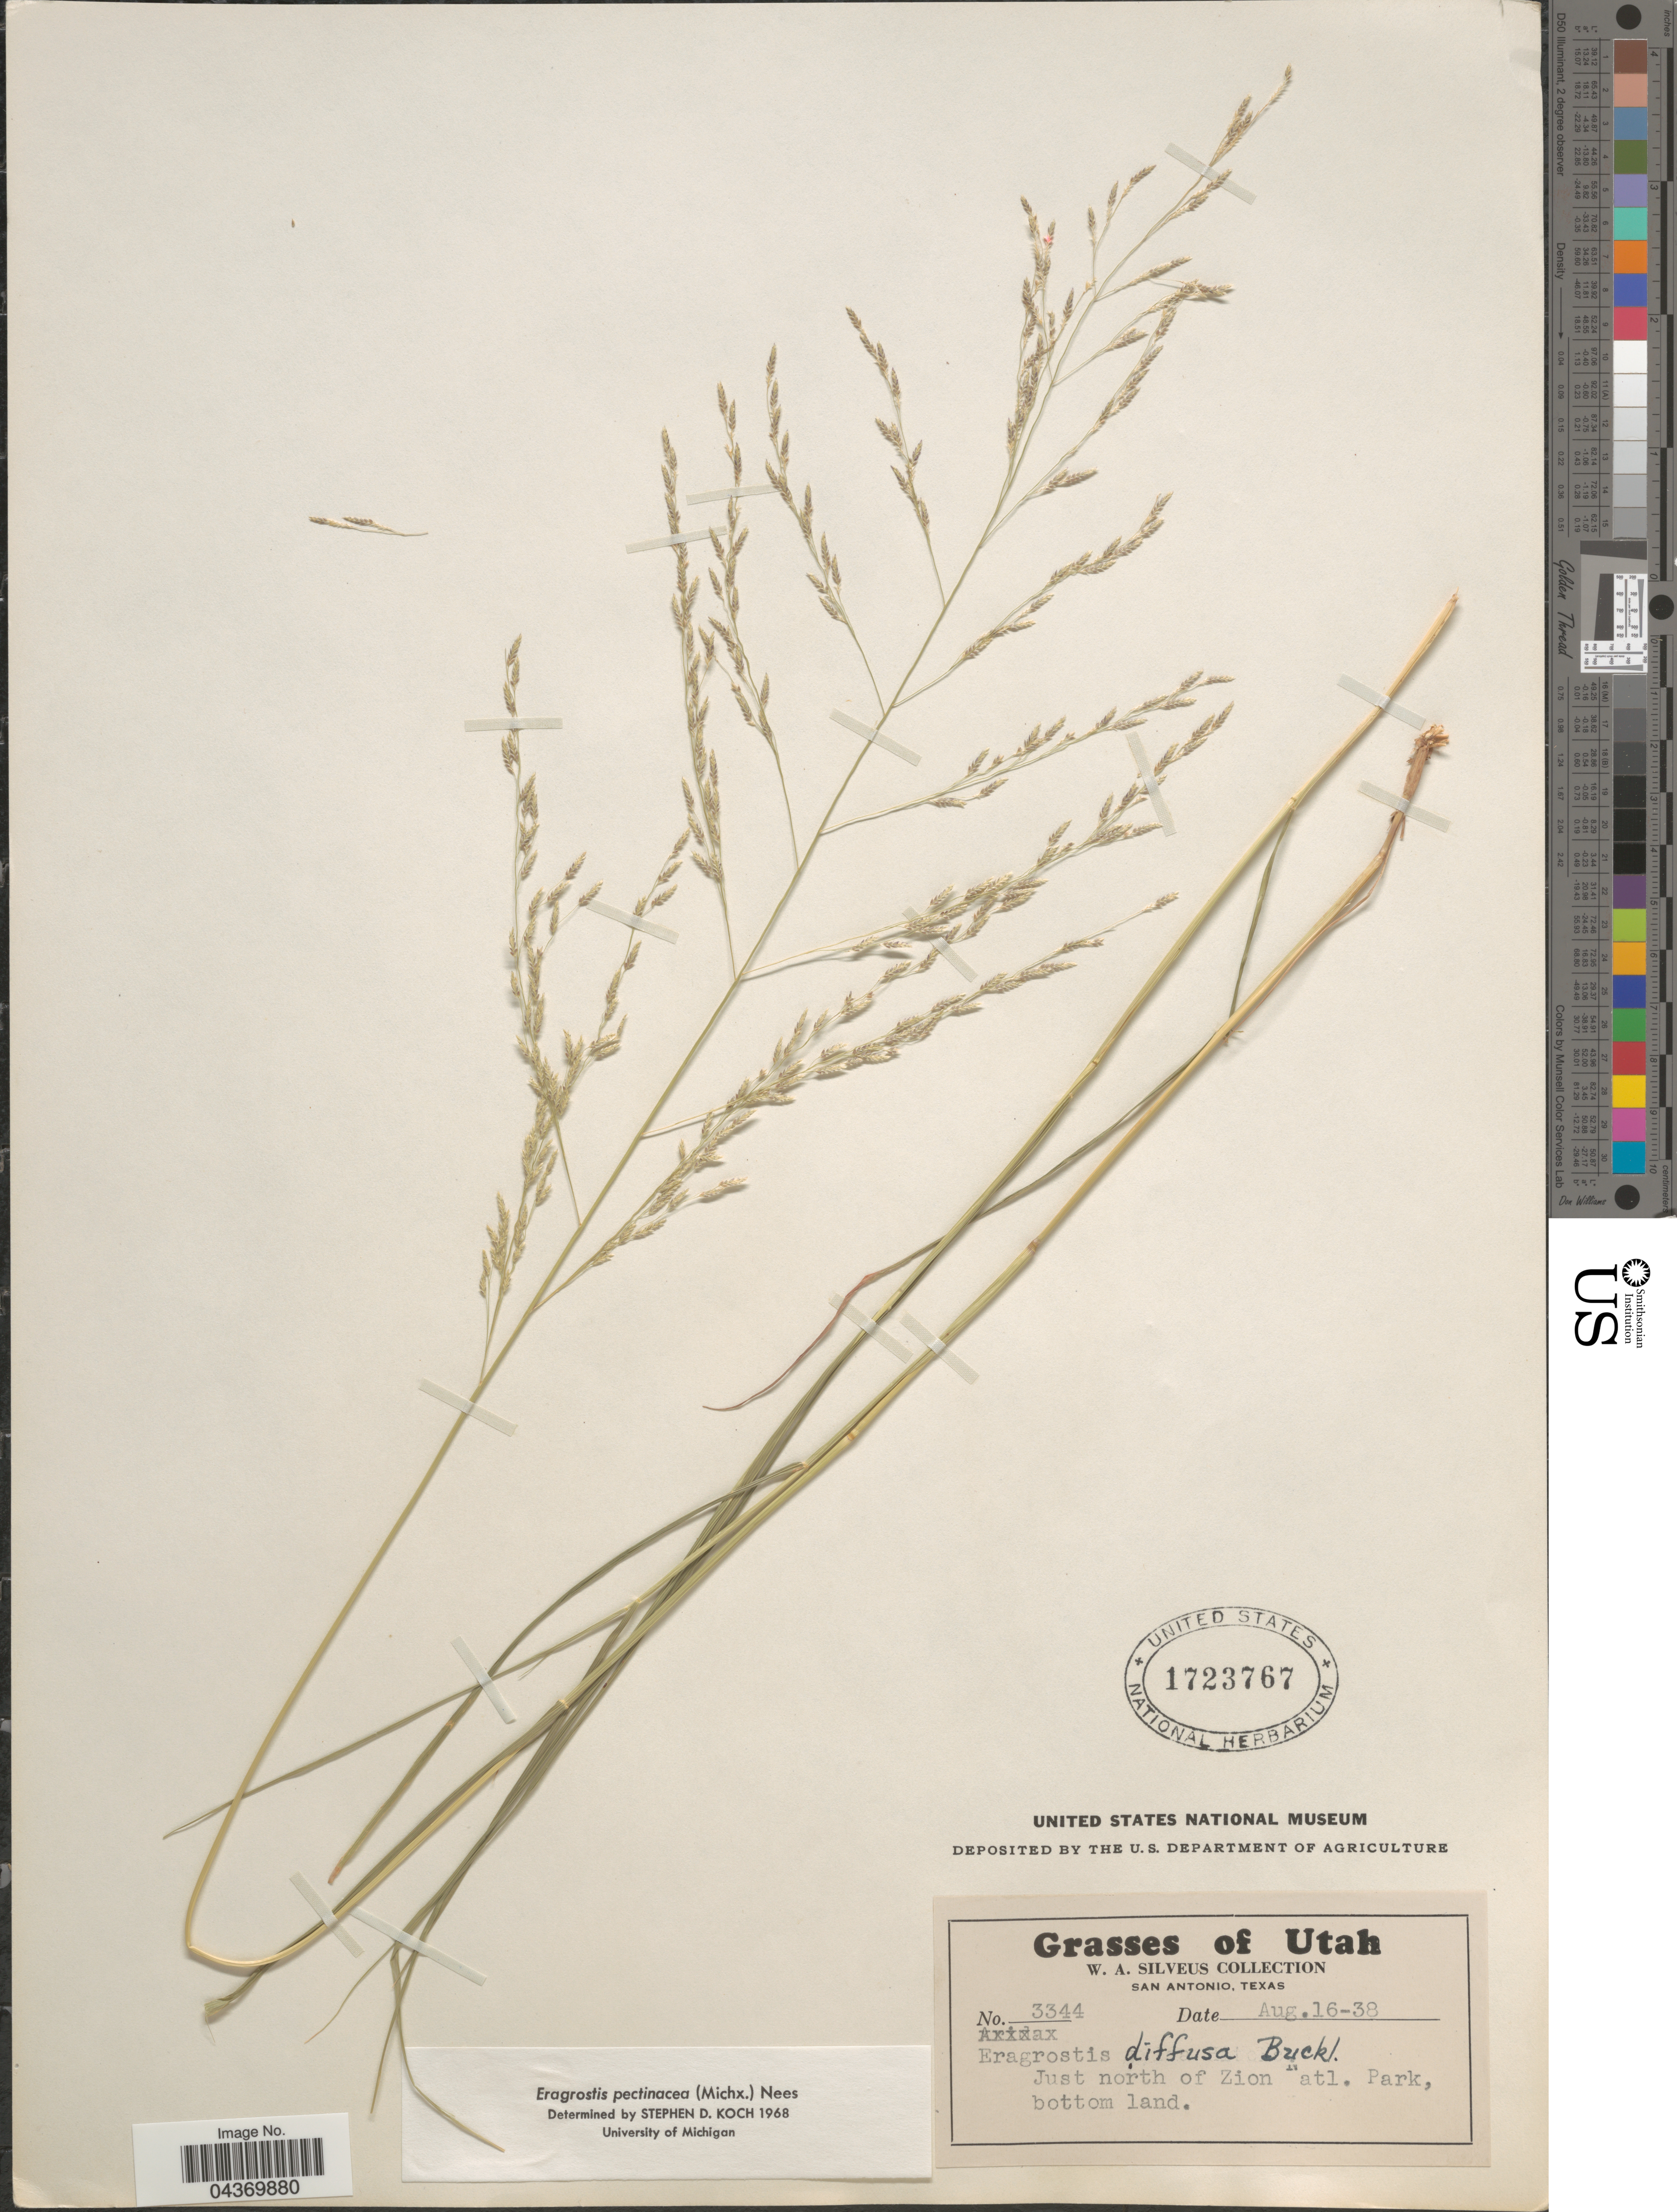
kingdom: Plantae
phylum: Tracheophyta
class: Liliopsida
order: Poales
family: Poaceae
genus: Eragrostis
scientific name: Eragrostis pectinacea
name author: (Michx.) Nees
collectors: W. Silveus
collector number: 3344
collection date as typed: Transcribed d/m/y: 16/8/38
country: United States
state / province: Utah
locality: Just north of Zion Natl. Park, bottom land.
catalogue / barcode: US 1723767